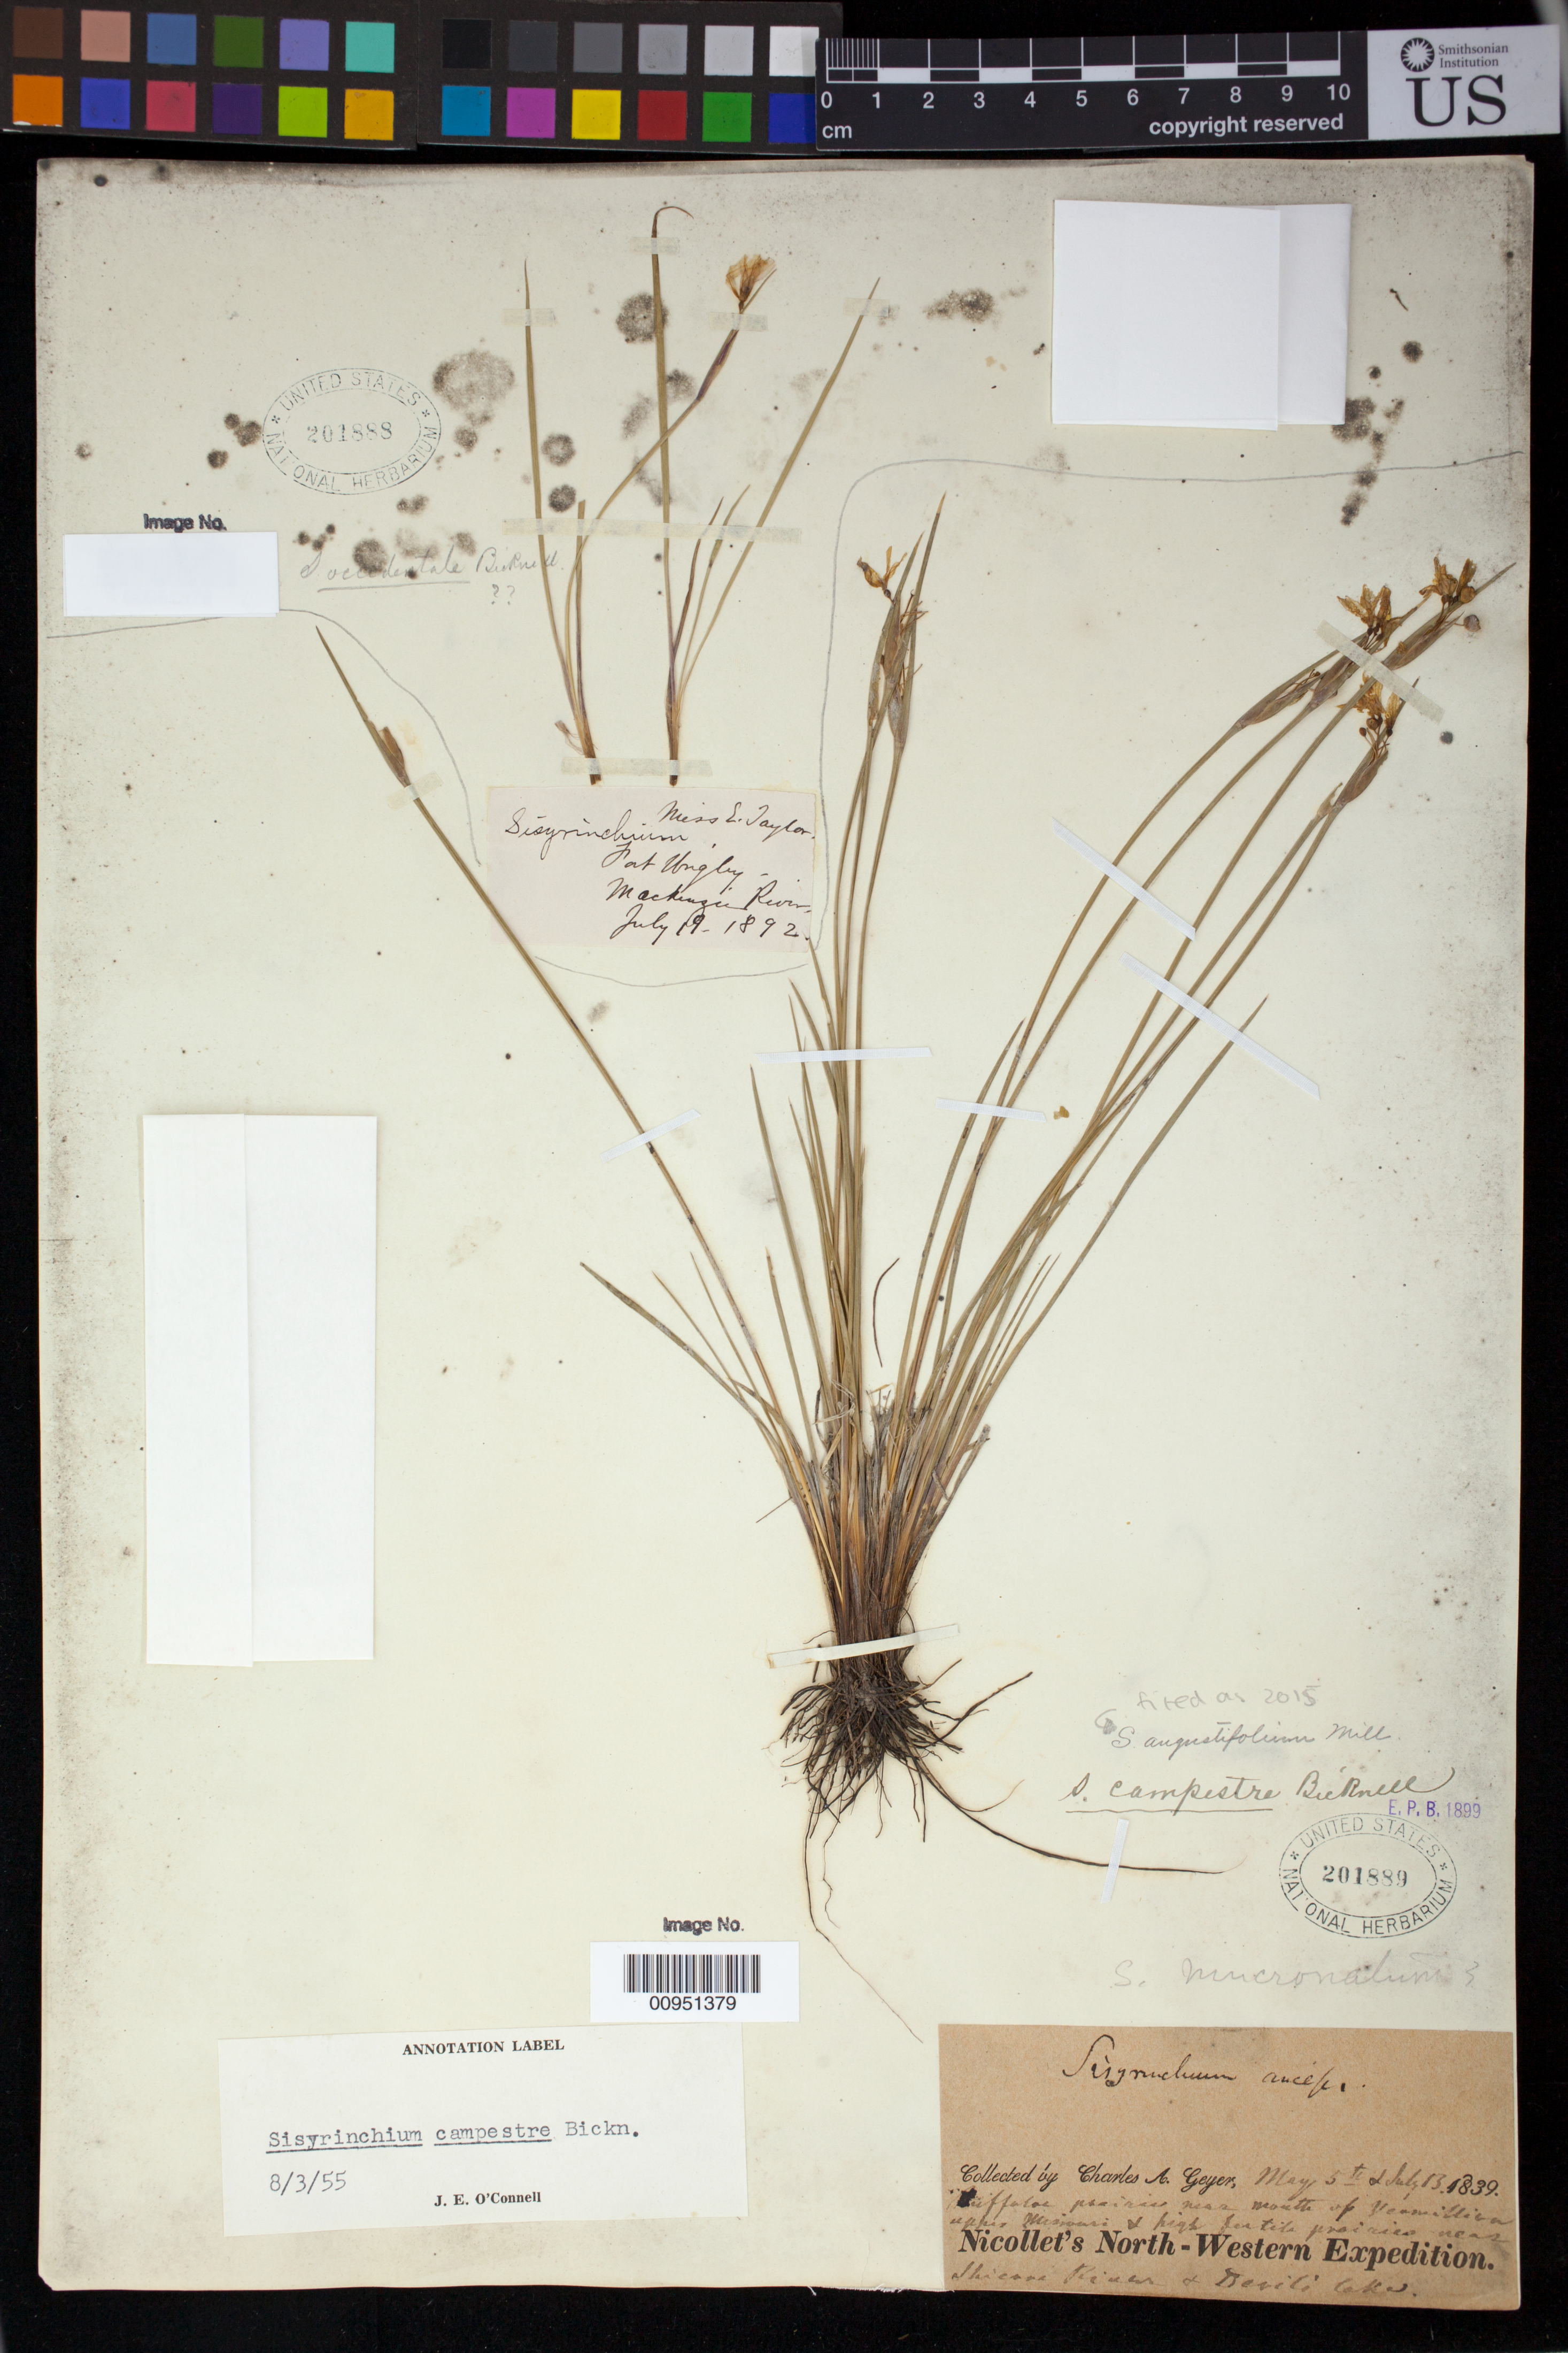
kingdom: Plantae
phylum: Tracheophyta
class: Liliopsida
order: Asparagales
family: Iridaceae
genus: Sisyrinchium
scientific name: Sisyrinchium occidentale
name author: E.P. Bicknell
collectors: E. Taylor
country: Canada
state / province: Northwest Territories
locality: Fort Wrigley, Mackenzie River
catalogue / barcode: US 201888-2